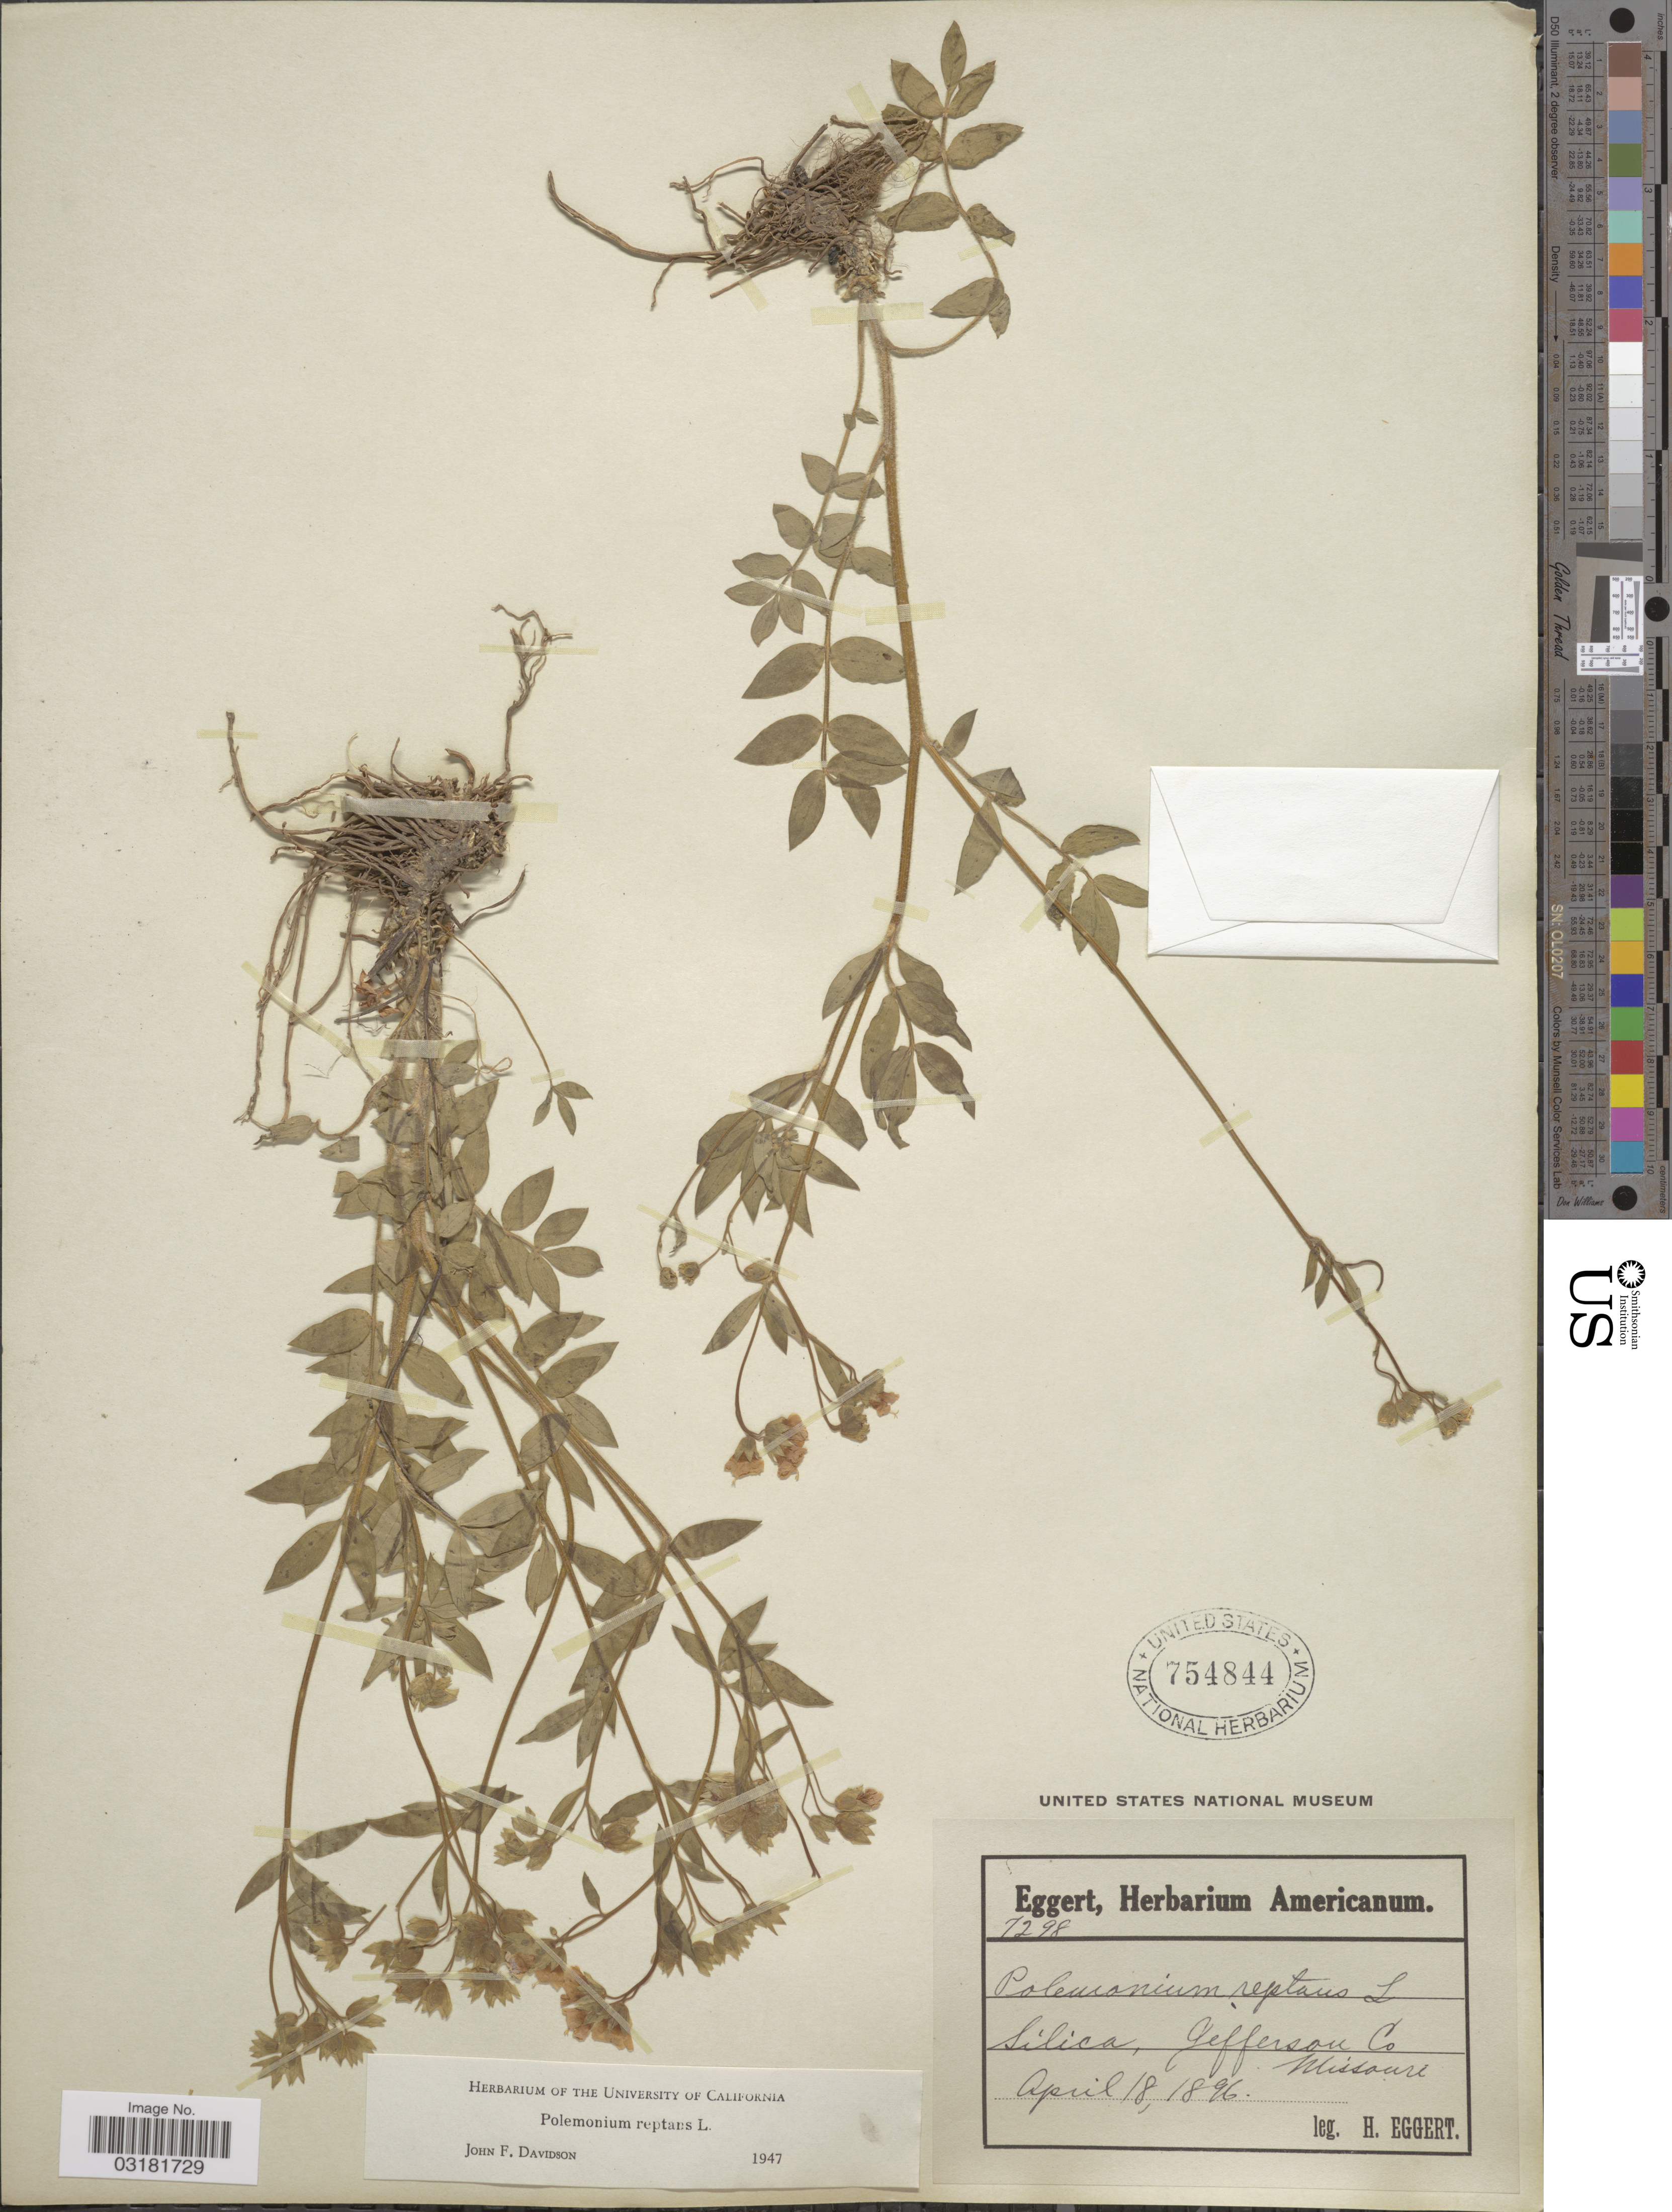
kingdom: Plantae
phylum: Tracheophyta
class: Magnoliopsida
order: Ericales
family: Polemoniaceae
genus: Polemonium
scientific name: Polemonium reptans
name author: L.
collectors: H. Eggert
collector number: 7298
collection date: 1896-04-18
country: United States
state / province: Missouri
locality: Silica, Jefferson Co.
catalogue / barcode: US 754844